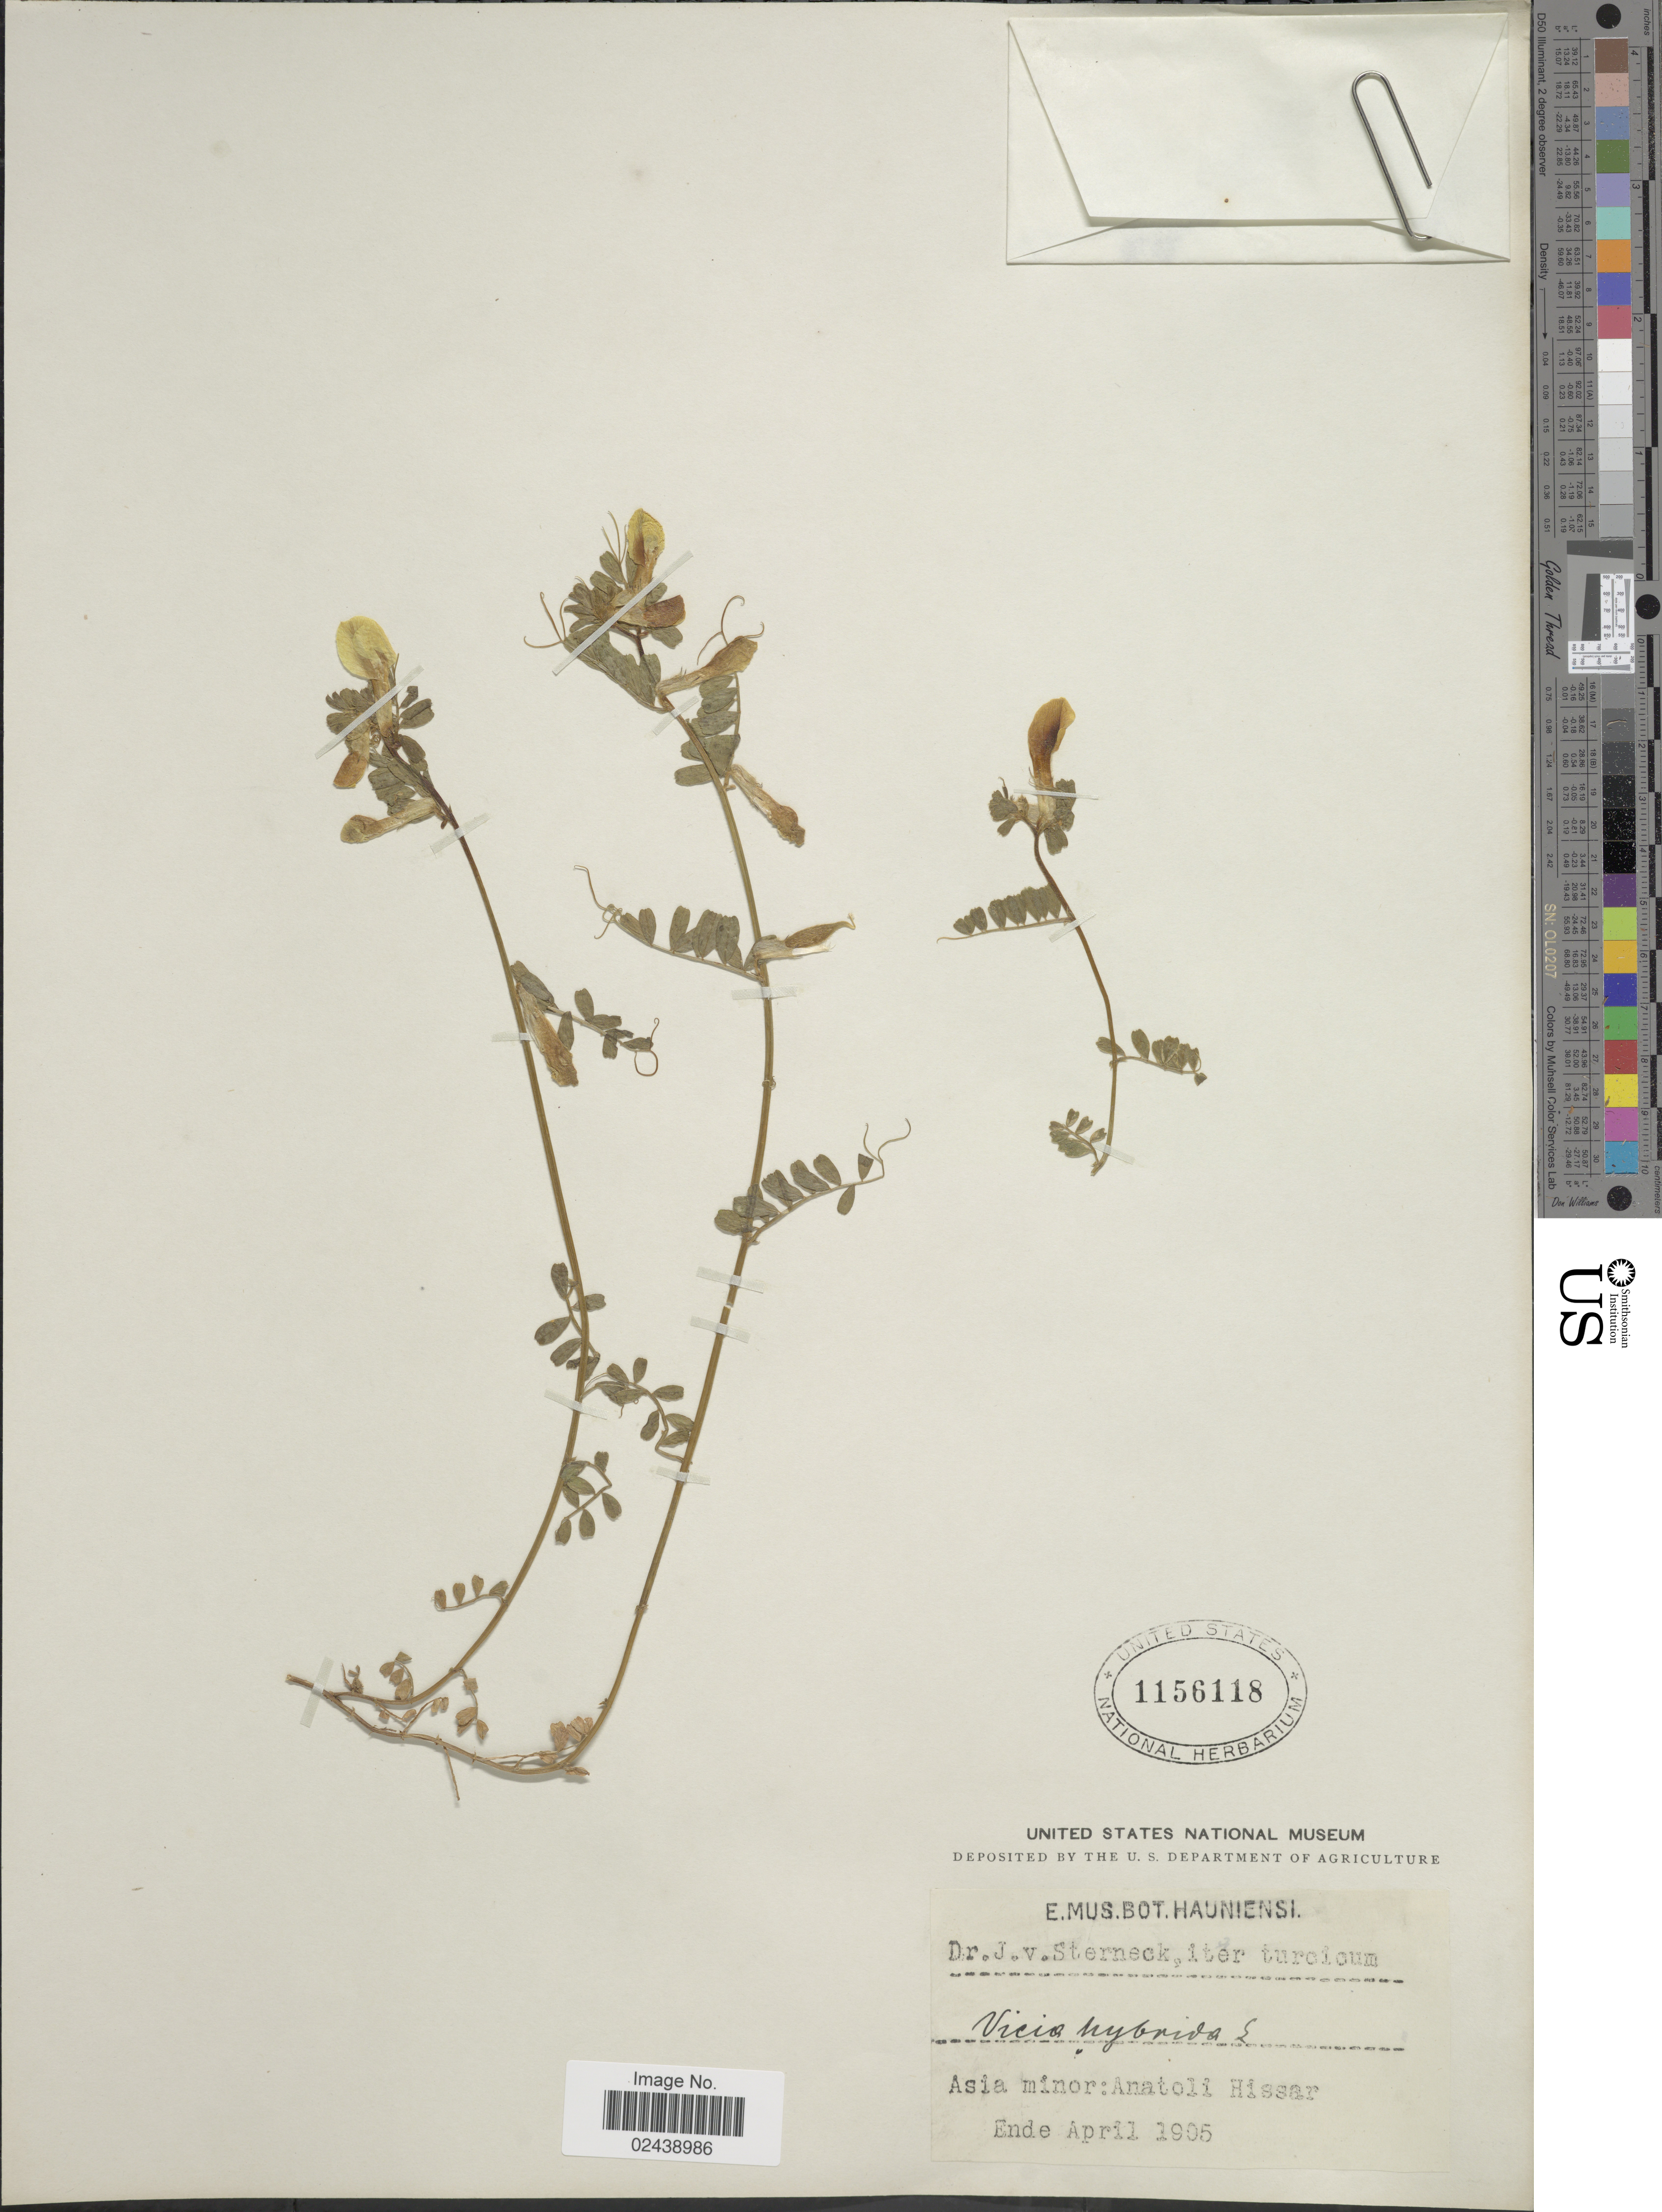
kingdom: Plantae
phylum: Tracheophyta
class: Magnoliopsida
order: Fabales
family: Fabaceae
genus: Vicia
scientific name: Vicia hybrida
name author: L.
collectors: J. von Sterneck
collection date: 1905-04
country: Turkey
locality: Turcicum, Asia minor: Anatoli Hissar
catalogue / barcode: US 1156118